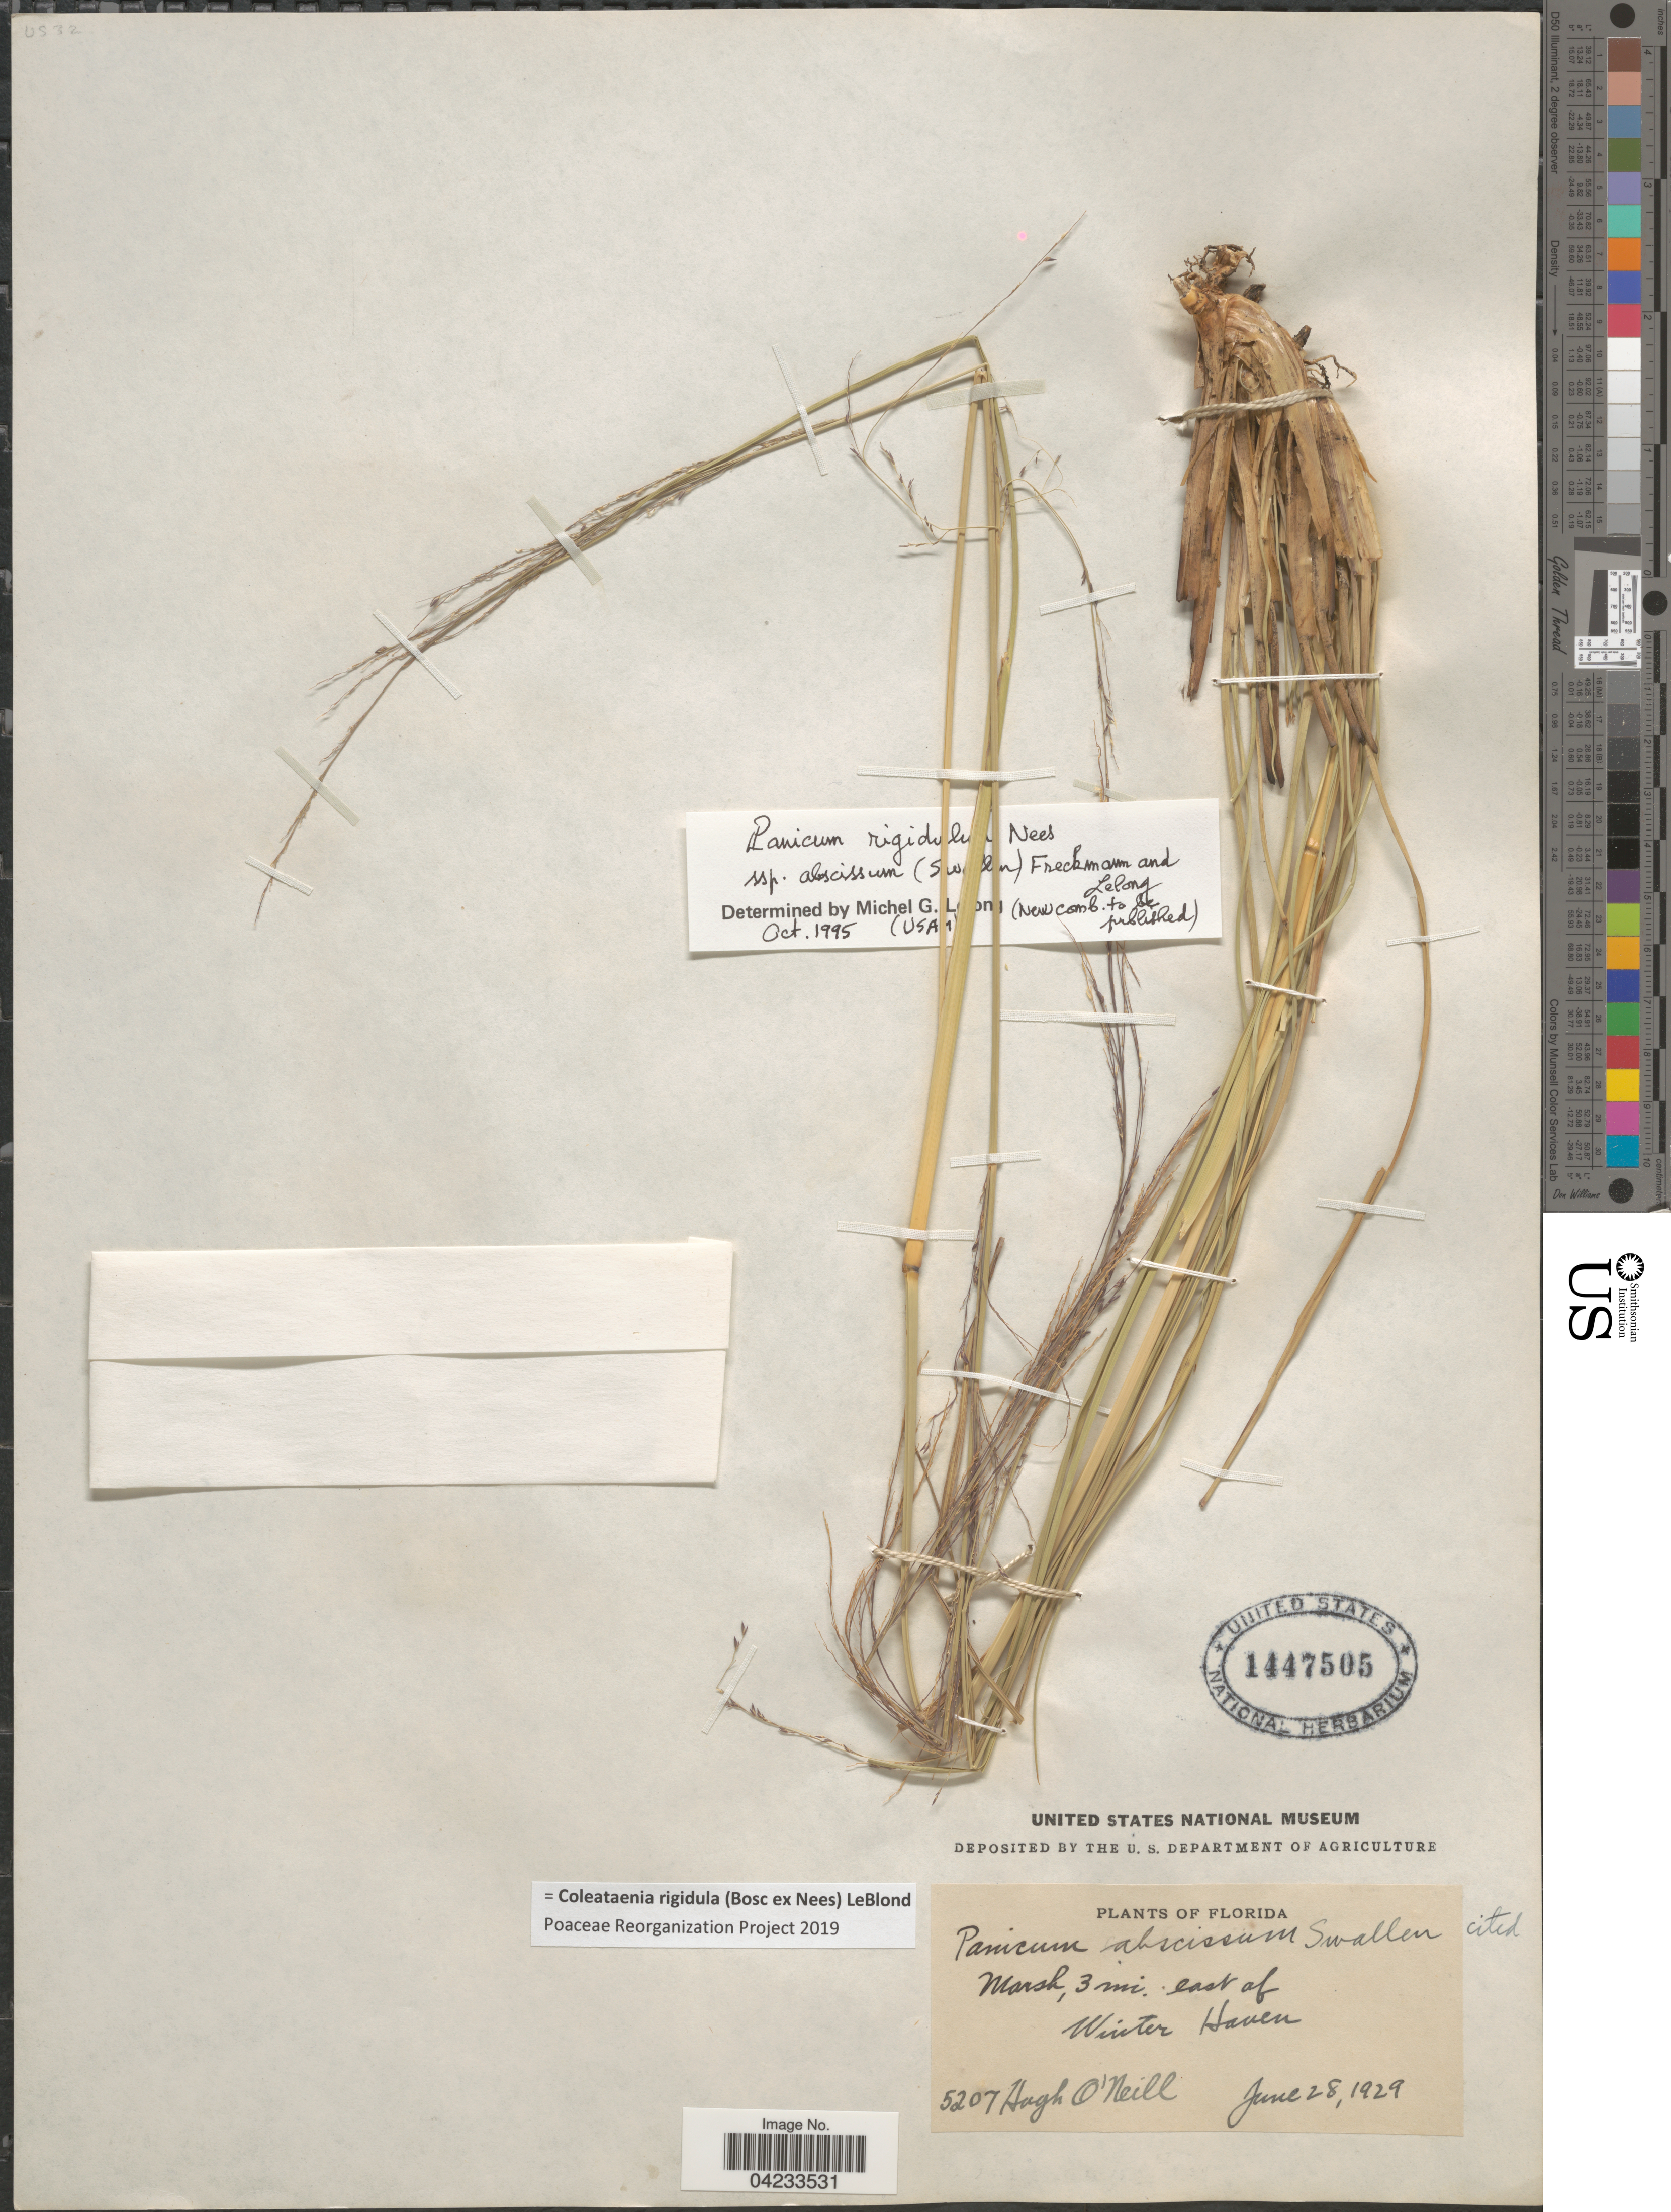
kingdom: Plantae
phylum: Tracheophyta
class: Liliopsida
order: Poales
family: Poaceae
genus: Coleataenia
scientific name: Coleataenia rigidula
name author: (Bosc ex Nees) LeBlond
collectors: H. O'Neill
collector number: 5207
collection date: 1929-06-28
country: United States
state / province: Florida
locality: Marsh, 3 mi. east of Winter Haven.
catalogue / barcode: US 1447505